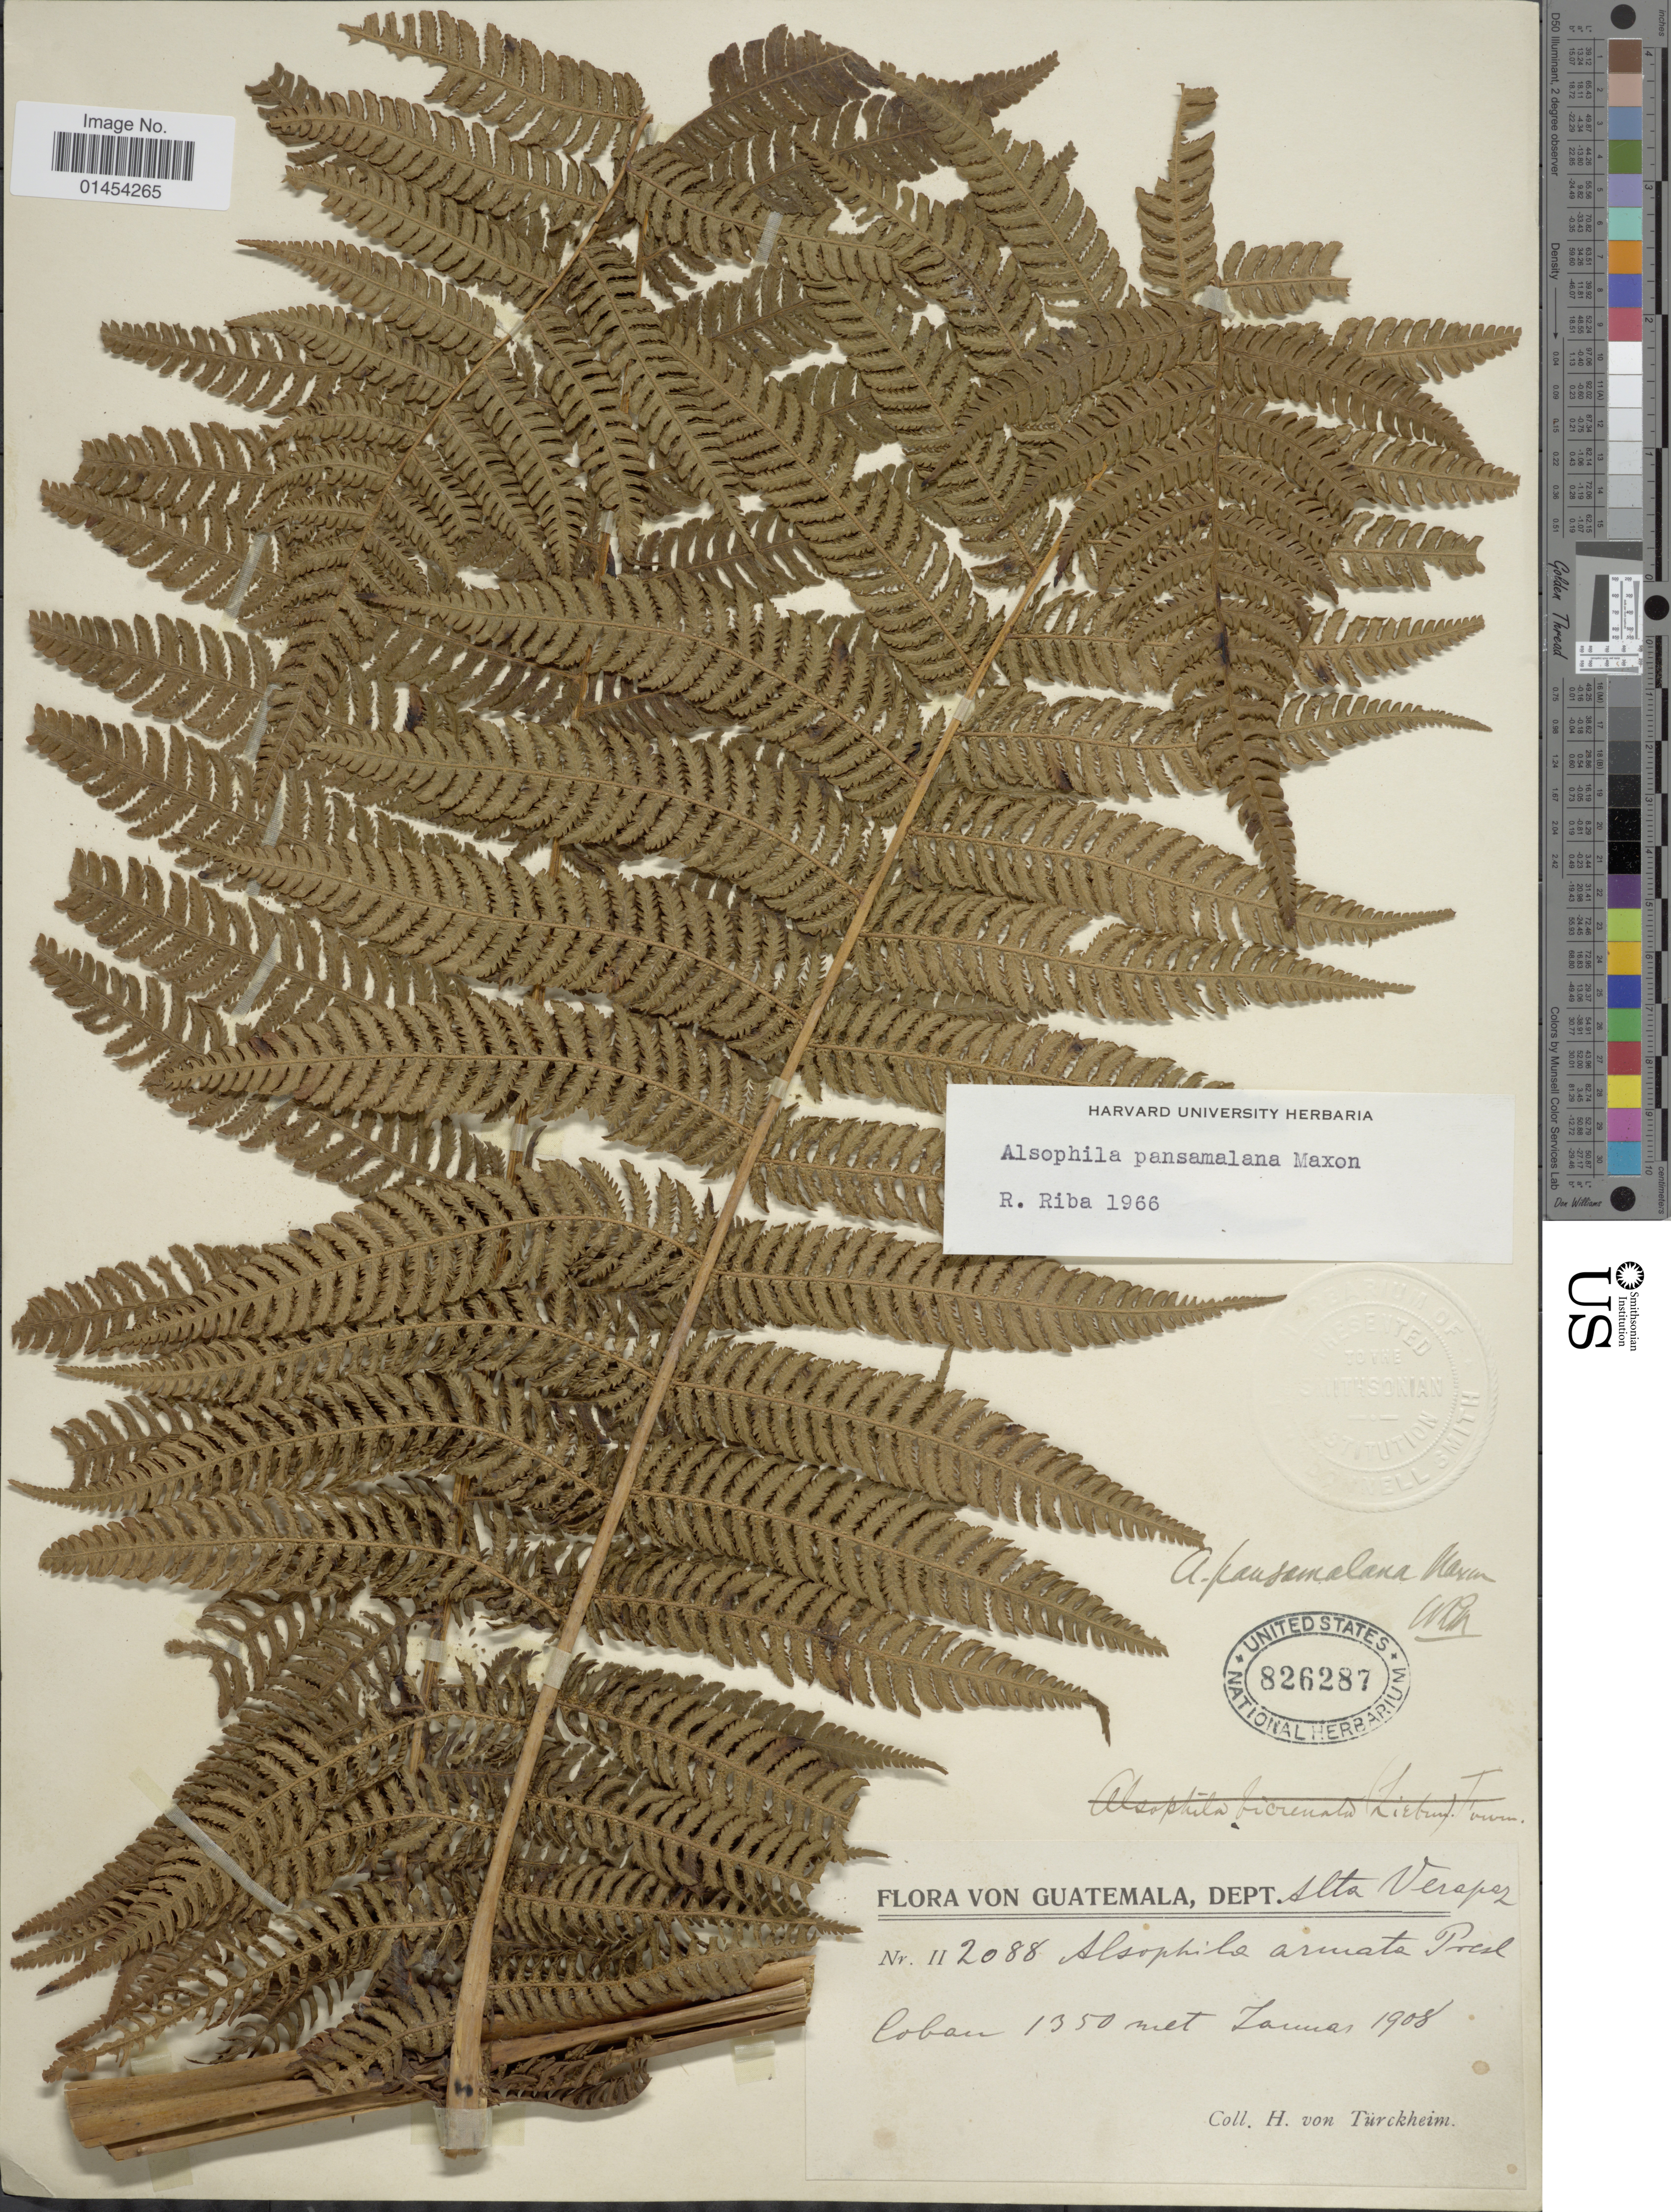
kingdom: Plantae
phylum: Tracheophyta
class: Polypodiopsida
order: Cyatheales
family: Cyatheaceae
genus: Alsophila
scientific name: Alsophila armata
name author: (Sw.) C. Presl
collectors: H. von Türckheim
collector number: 2088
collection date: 1908-01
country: Guatemala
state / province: Alta Verapaz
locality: Coban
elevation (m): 1350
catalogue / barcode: US 826287